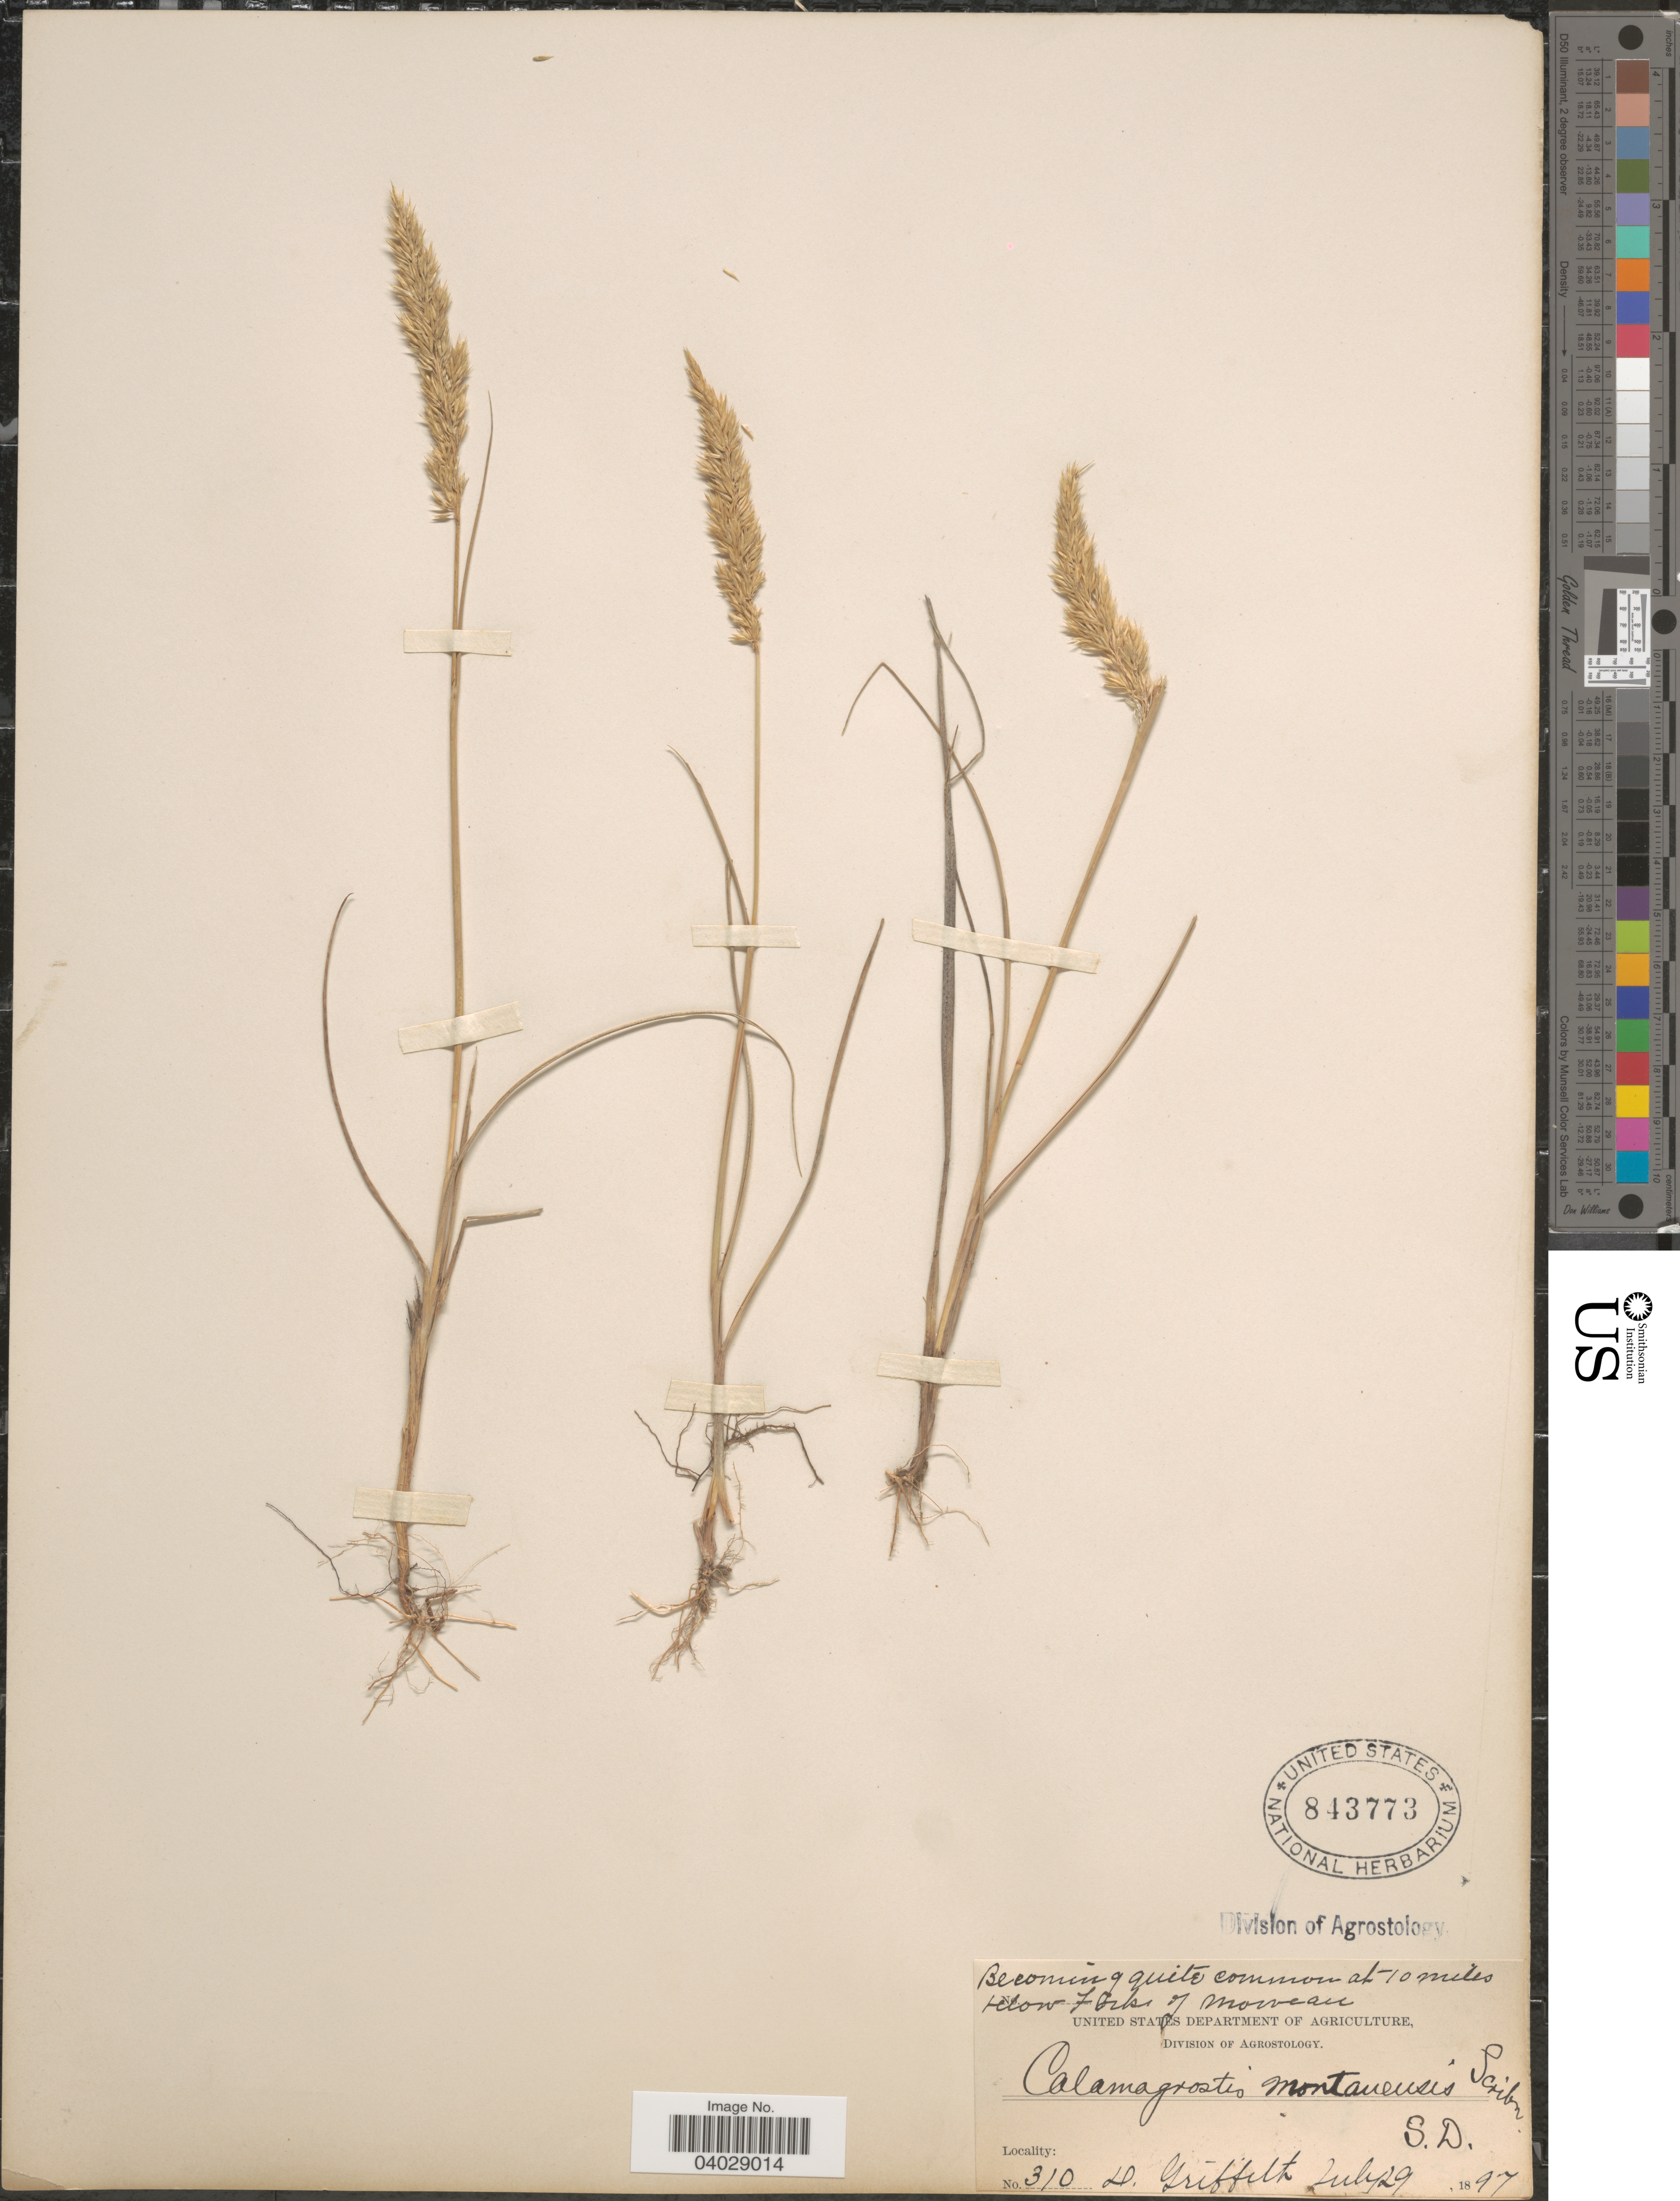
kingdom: Plantae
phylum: Tracheophyta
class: Liliopsida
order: Poales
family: Poaceae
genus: Calamagrostis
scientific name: Calamagrostis montanensis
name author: Scribn. ex Vasey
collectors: D. Griffith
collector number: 310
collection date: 1897-07-29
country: United States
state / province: South Dakota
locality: At 10 miles below Forks of Moreau.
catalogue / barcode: US 843773